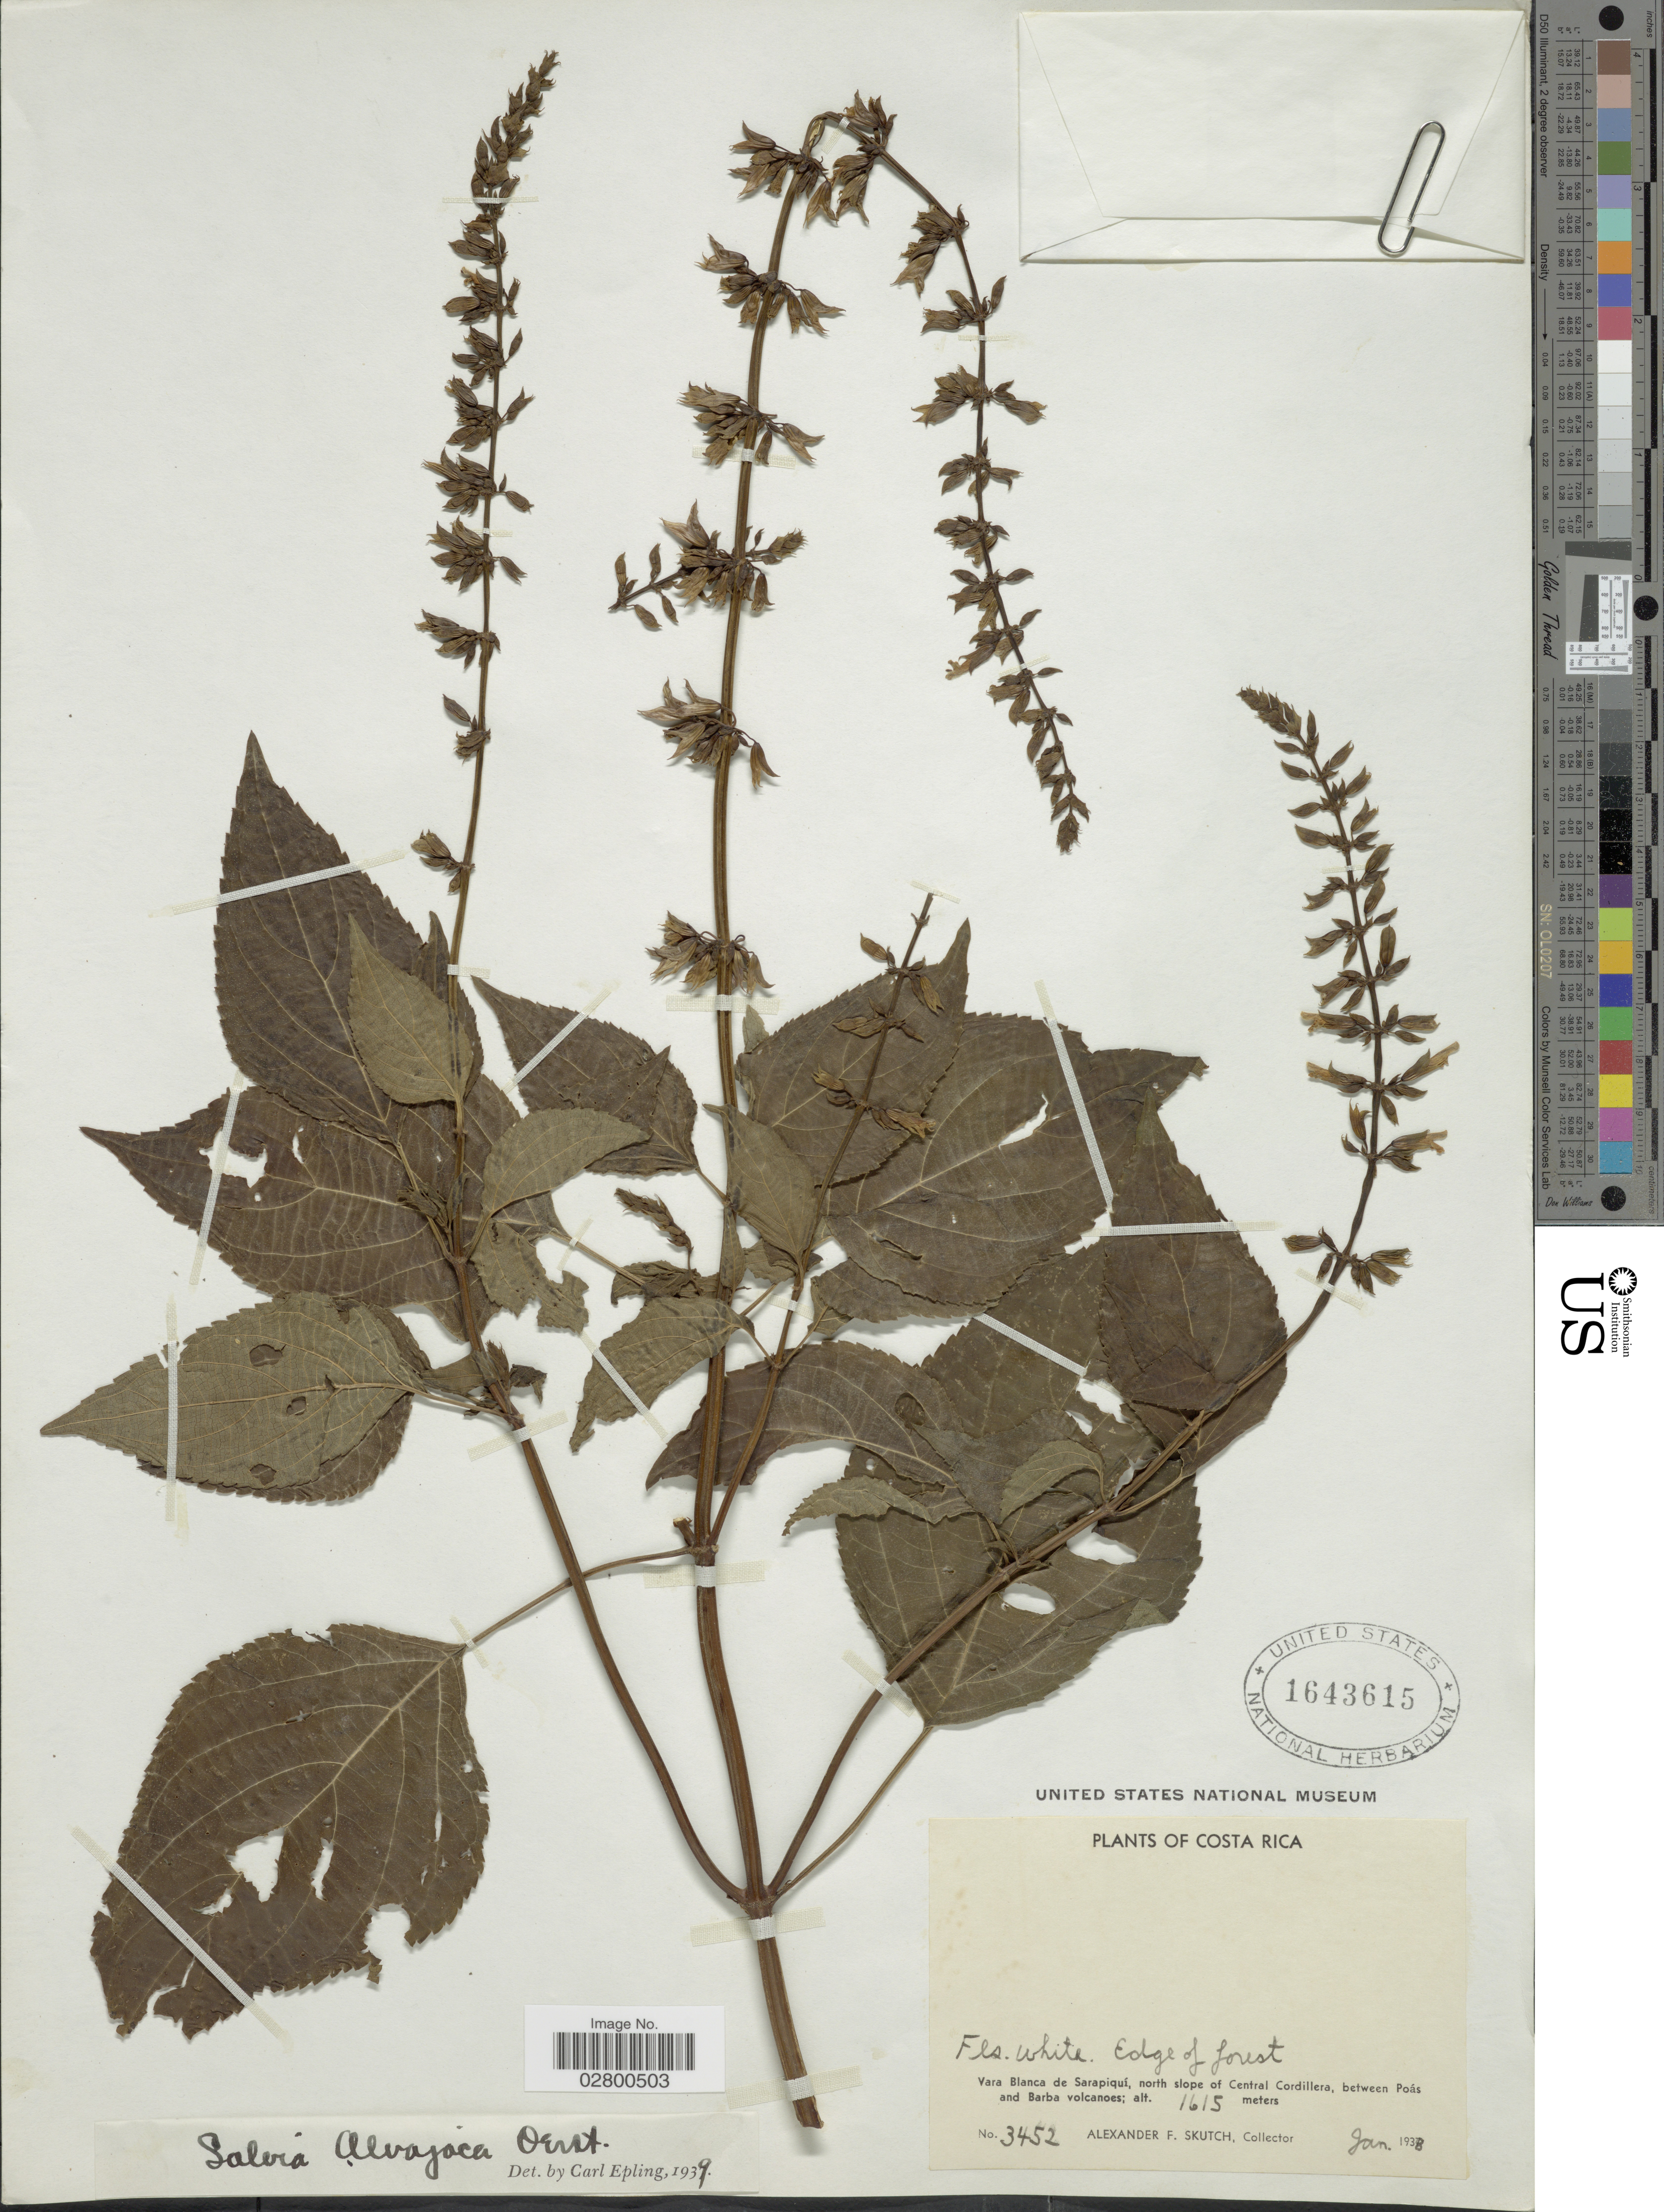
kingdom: Plantae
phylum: Tracheophyta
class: Magnoliopsida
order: Lamiales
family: Lamiaceae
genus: Salvia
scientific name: Salvia alvajaca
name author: Oerst.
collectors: A. F. Skutch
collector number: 3452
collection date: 1938-01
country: Costa Rica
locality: Vara Blanca de Sarapiquí, north slope of Central Cordillera, between Poás and Barba volcanoes.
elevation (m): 1615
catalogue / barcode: US 1643615